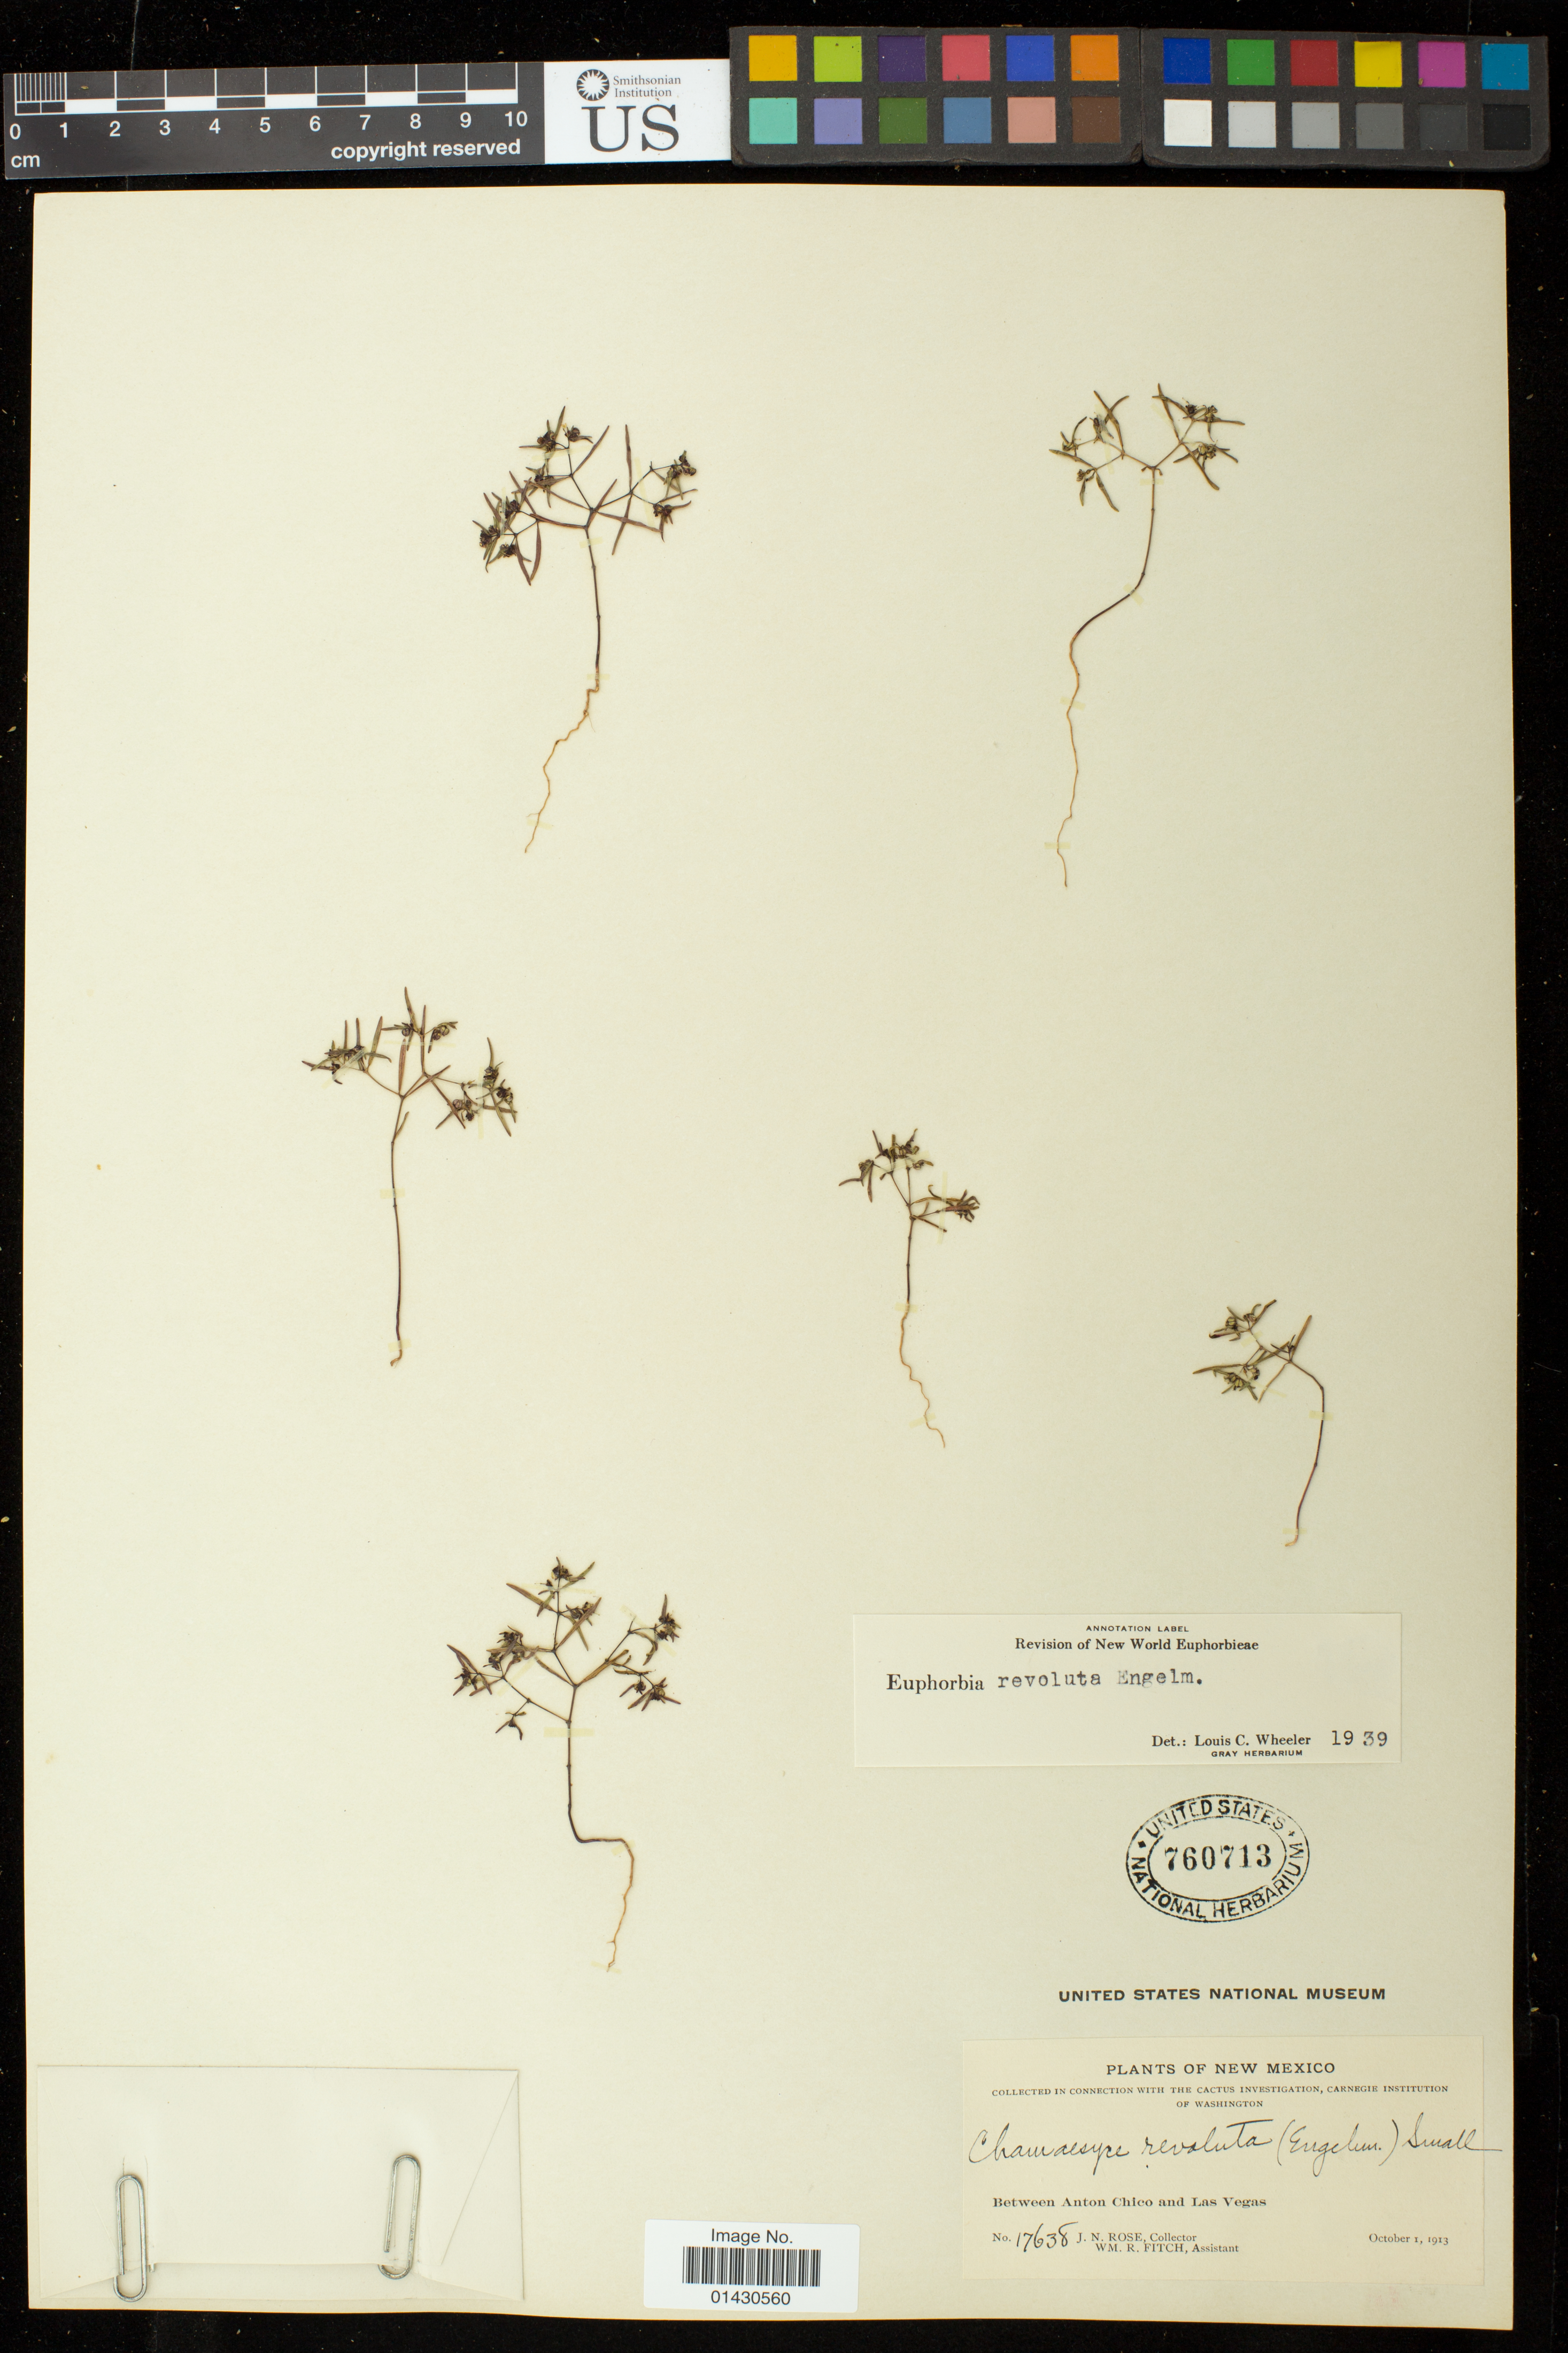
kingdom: Plantae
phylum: Tracheophyta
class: Magnoliopsida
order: Malpighiales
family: Euphorbiaceae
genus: Euphorbia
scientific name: Euphorbia revoluta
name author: Engelm. in Emory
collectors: J. N. Rose & W. R. Fitch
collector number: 17638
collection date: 1913-10-01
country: United States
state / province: New Mexico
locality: Between Anton Chico and Las Vegas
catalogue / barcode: US 760713